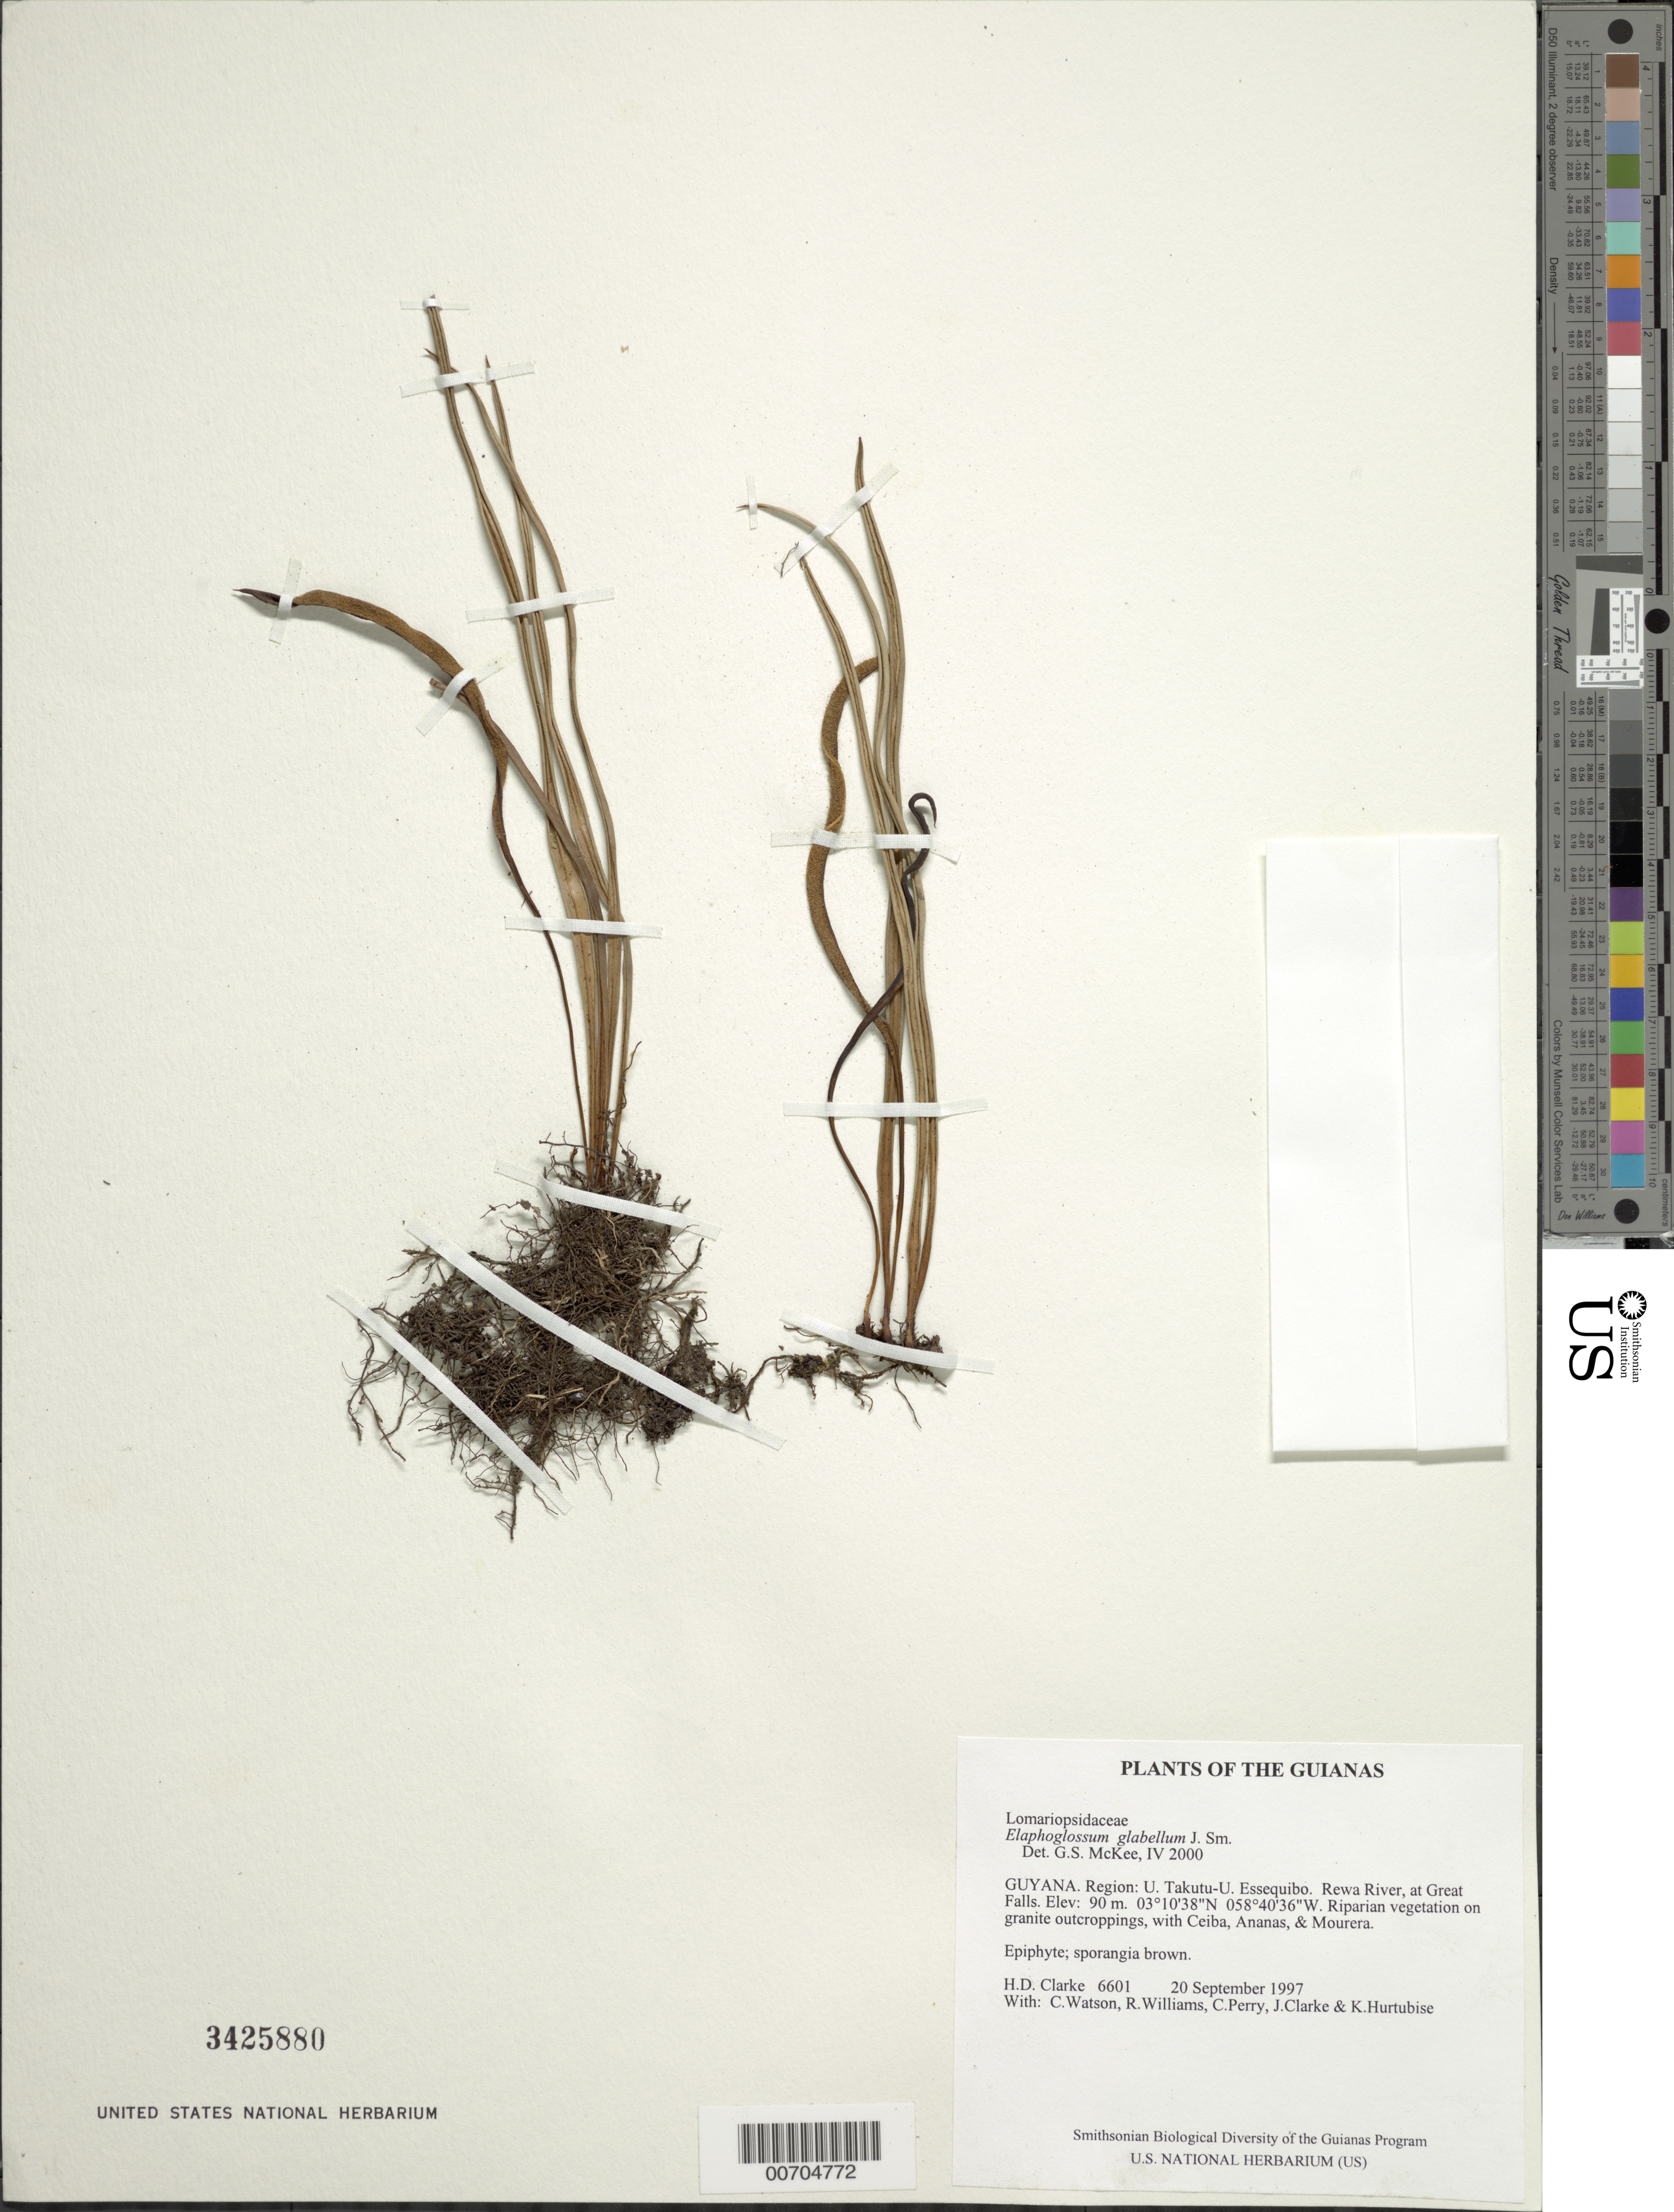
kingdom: Plantae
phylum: Tracheophyta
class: Polypodiopsida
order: Polypodiales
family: Dryopteridaceae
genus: Elaphoglossum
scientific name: Elaphoglossum glabellum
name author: J. Sm.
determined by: McKee, G. S., (US), NMNH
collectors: H. D. Clarke, C. Watson, R. Williams, C. Perry, J. Clarke & K. Hurtubise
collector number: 6601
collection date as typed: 20 September 1997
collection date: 1997-09-20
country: Guyana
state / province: U. Takutu-U. Essequibo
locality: Rewa River, at Great Falls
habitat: Riparian vegetation on granite outcroppings, with Ceiba, Ananas, & Mourera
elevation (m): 90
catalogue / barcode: US 3425880